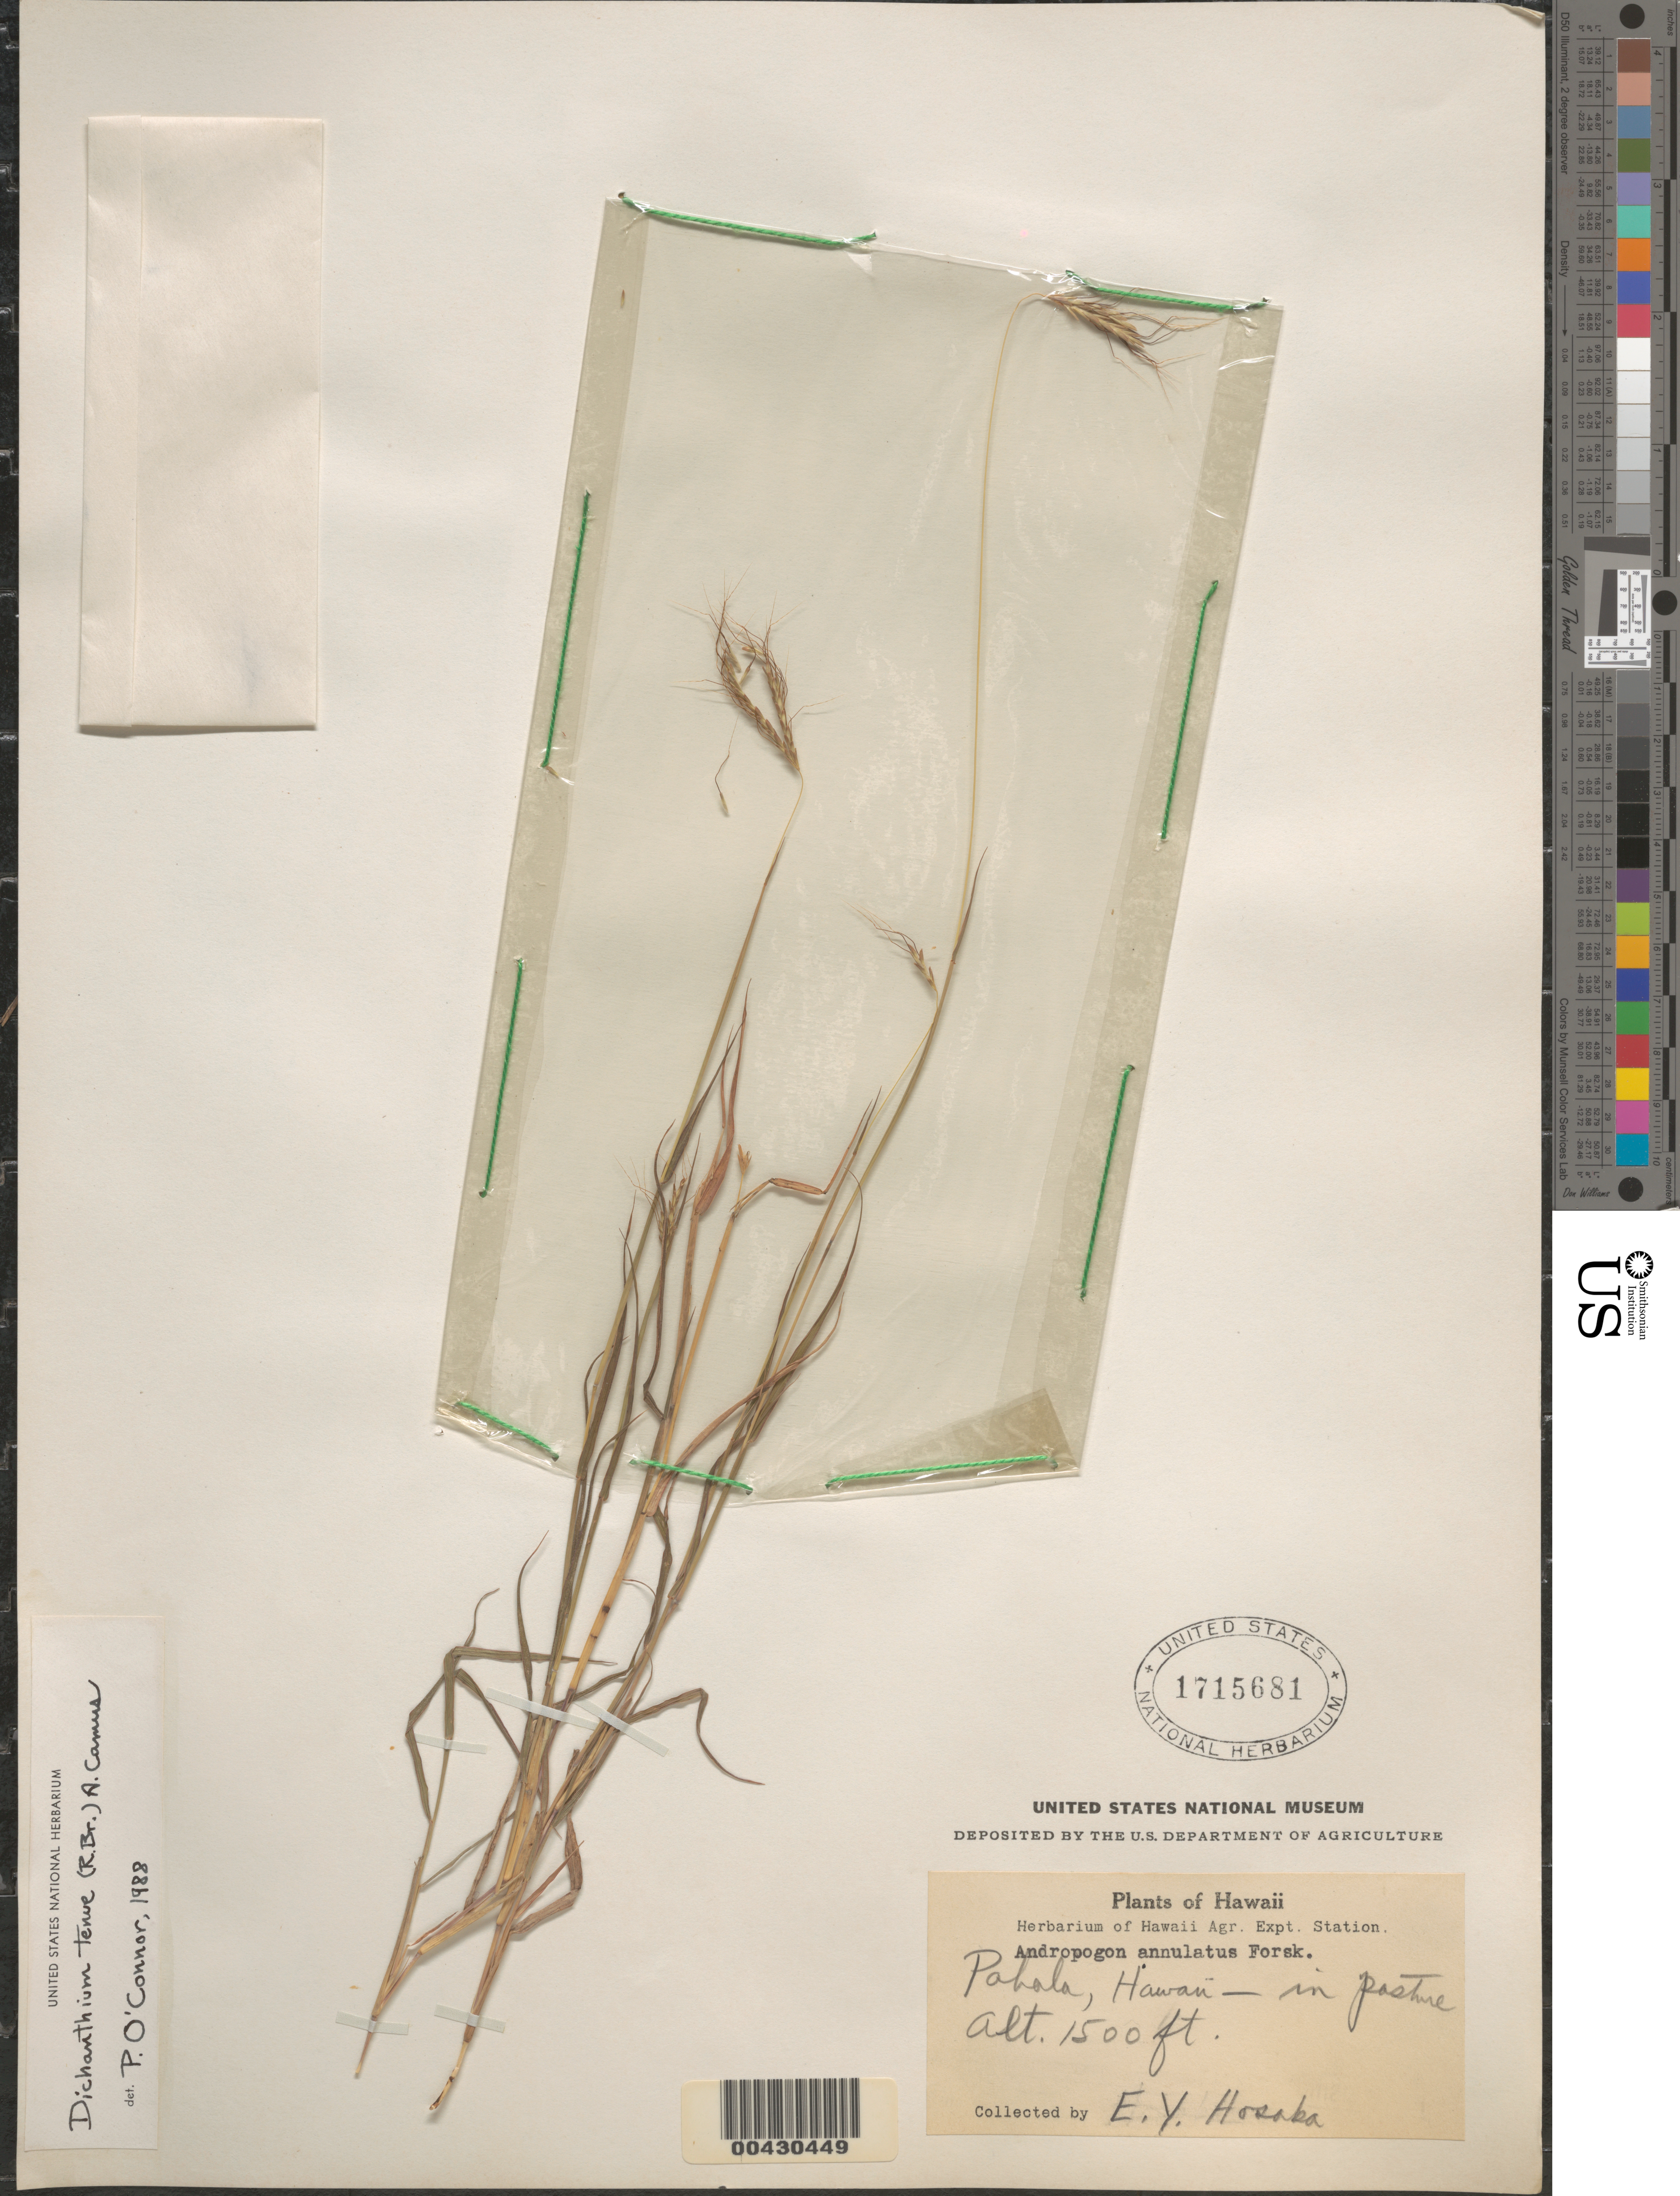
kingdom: Plantae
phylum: Tracheophyta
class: Liliopsida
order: Poales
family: Poaceae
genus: Dichanthium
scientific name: Dichanthium tenue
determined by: O'Connor, P.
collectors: E. Y. Hosaka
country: United States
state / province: Hawaii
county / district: Hawaii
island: Hawaii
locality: Pohala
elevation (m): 457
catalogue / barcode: US 1715681